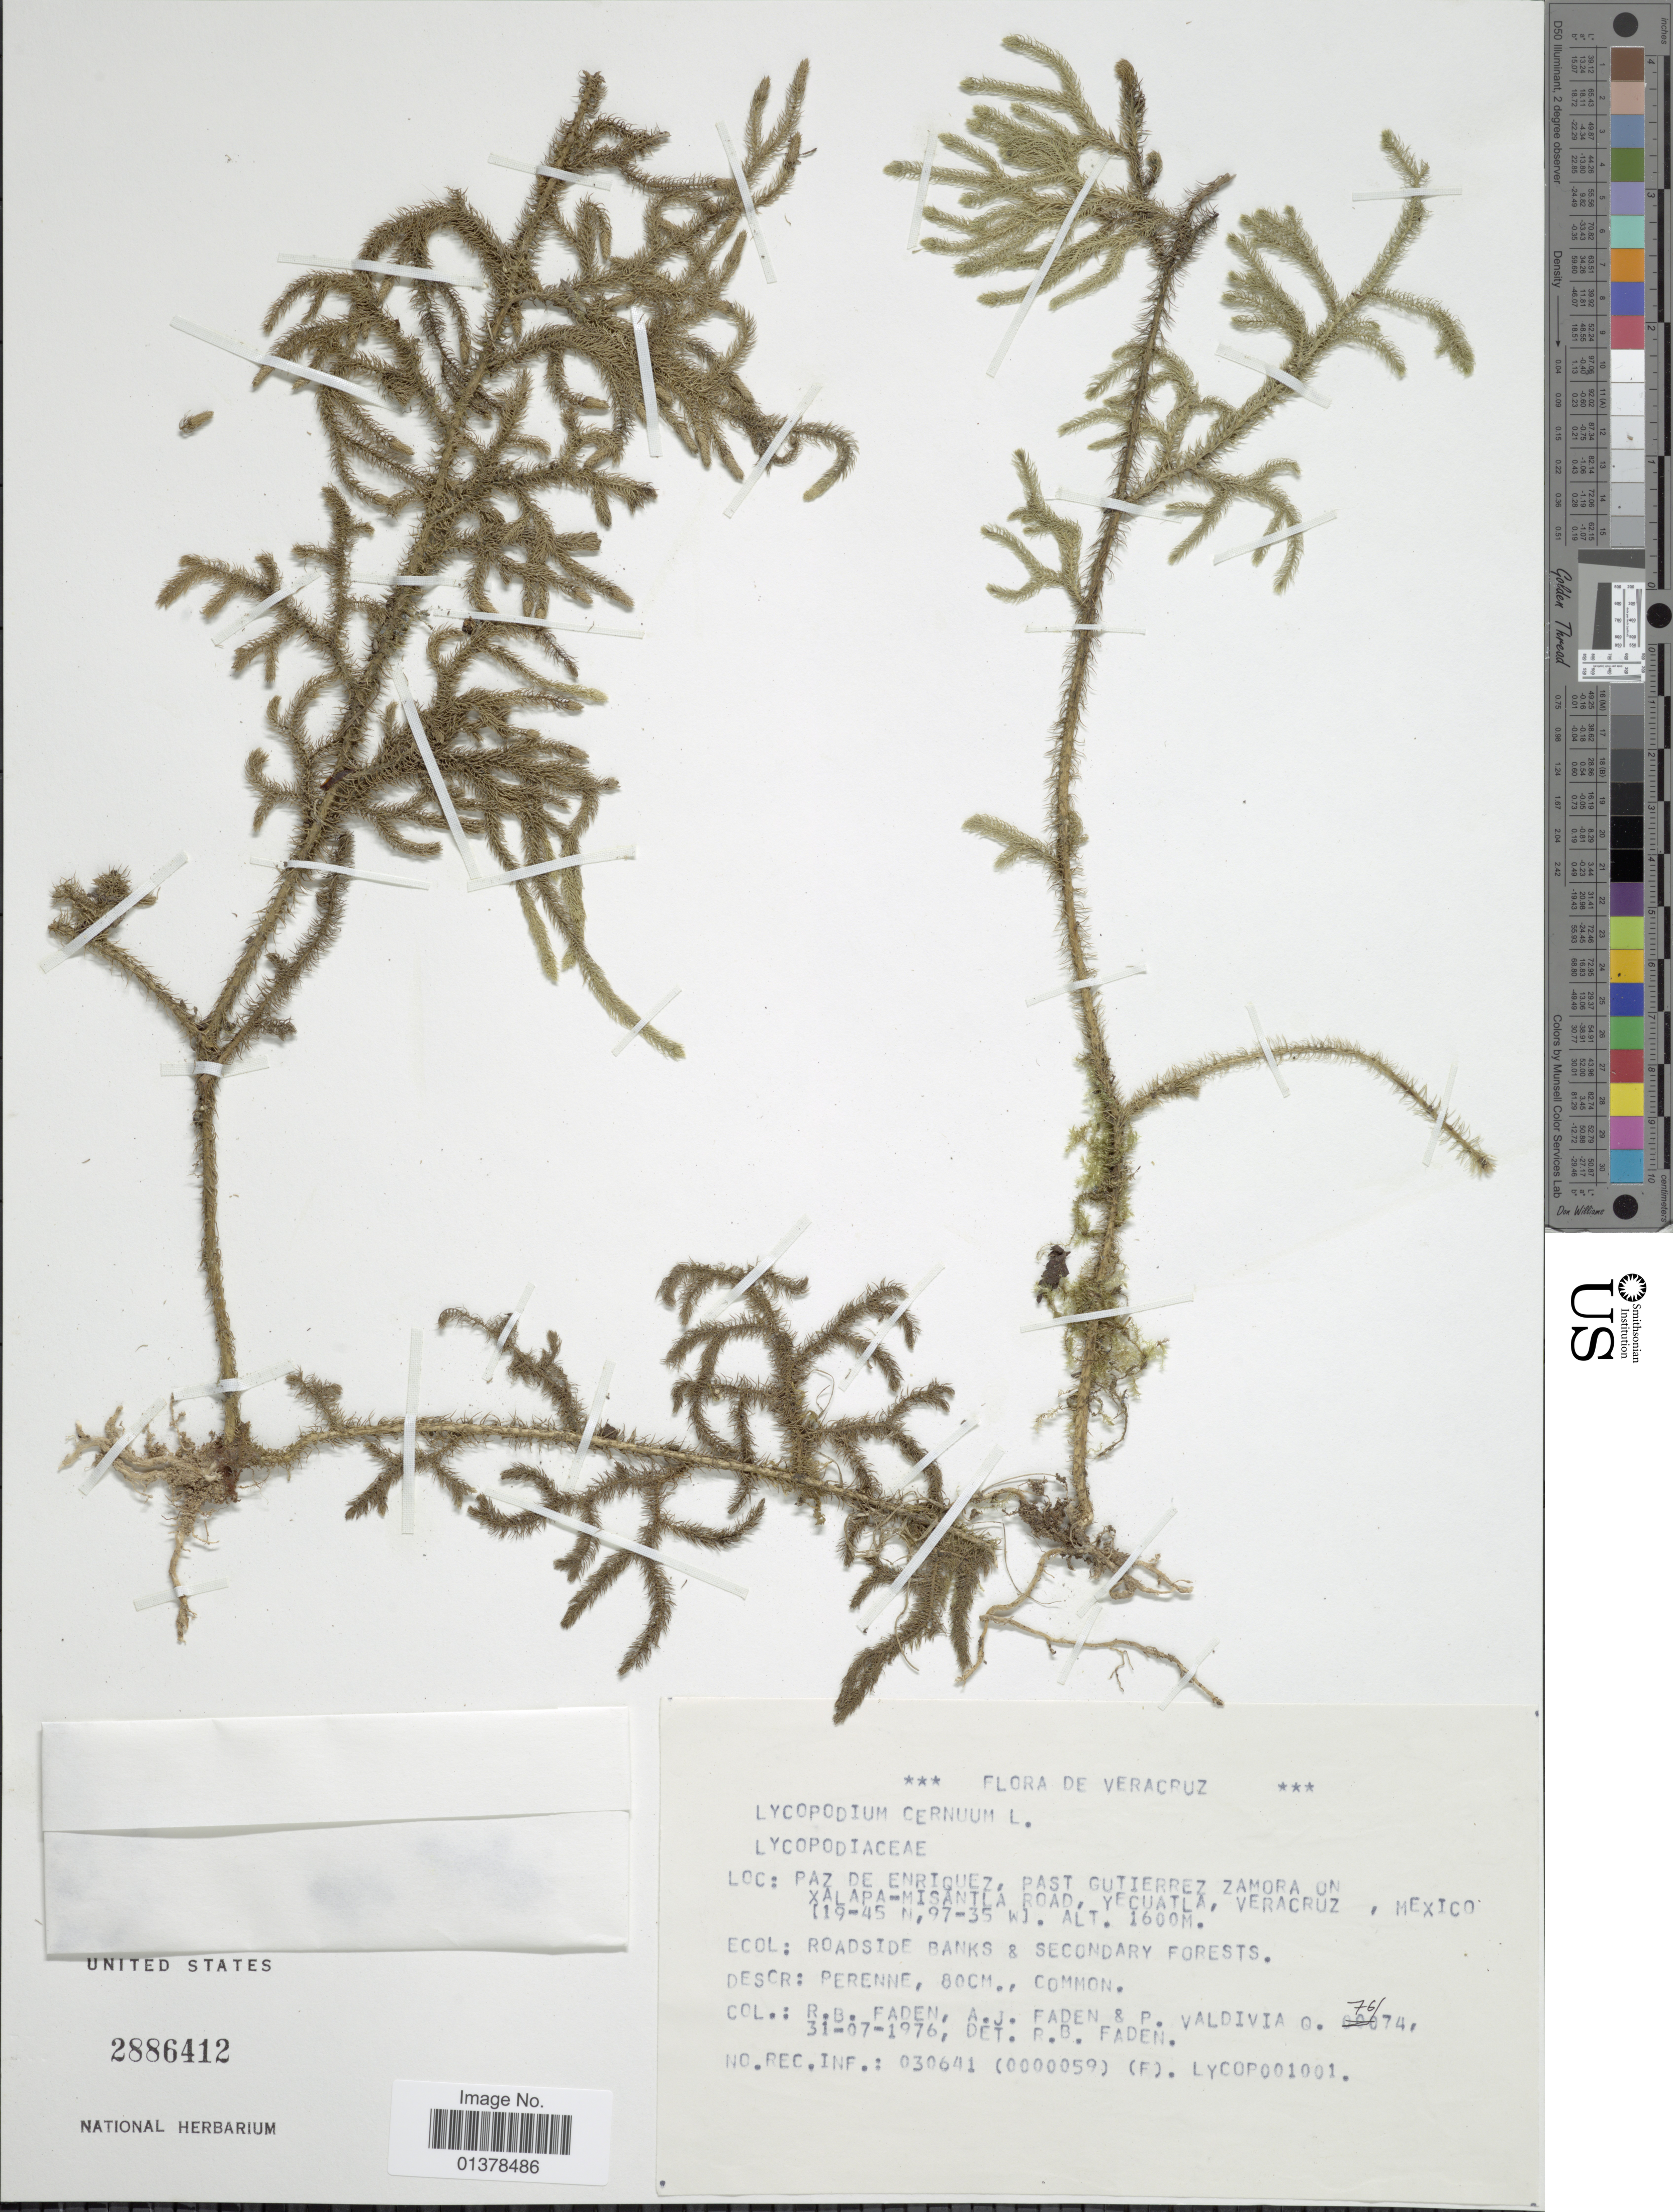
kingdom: Plantae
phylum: Tracheophyta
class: Lycopodiopsida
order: Lycopodiales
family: Lycopodiaceae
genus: Palhinhaea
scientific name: Palhinhaea cernua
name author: (L.) Vasc. & Franco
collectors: R. B. Faden, A. J. Faden & P. Valdivia Q.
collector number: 76/74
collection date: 1976-07-31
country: Mexico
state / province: Veracruz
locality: Paz de Enriquez, past Gutierrez Zamora on Xalapa-Misanila road, Yeciatla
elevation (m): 1600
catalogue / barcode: US 2886412